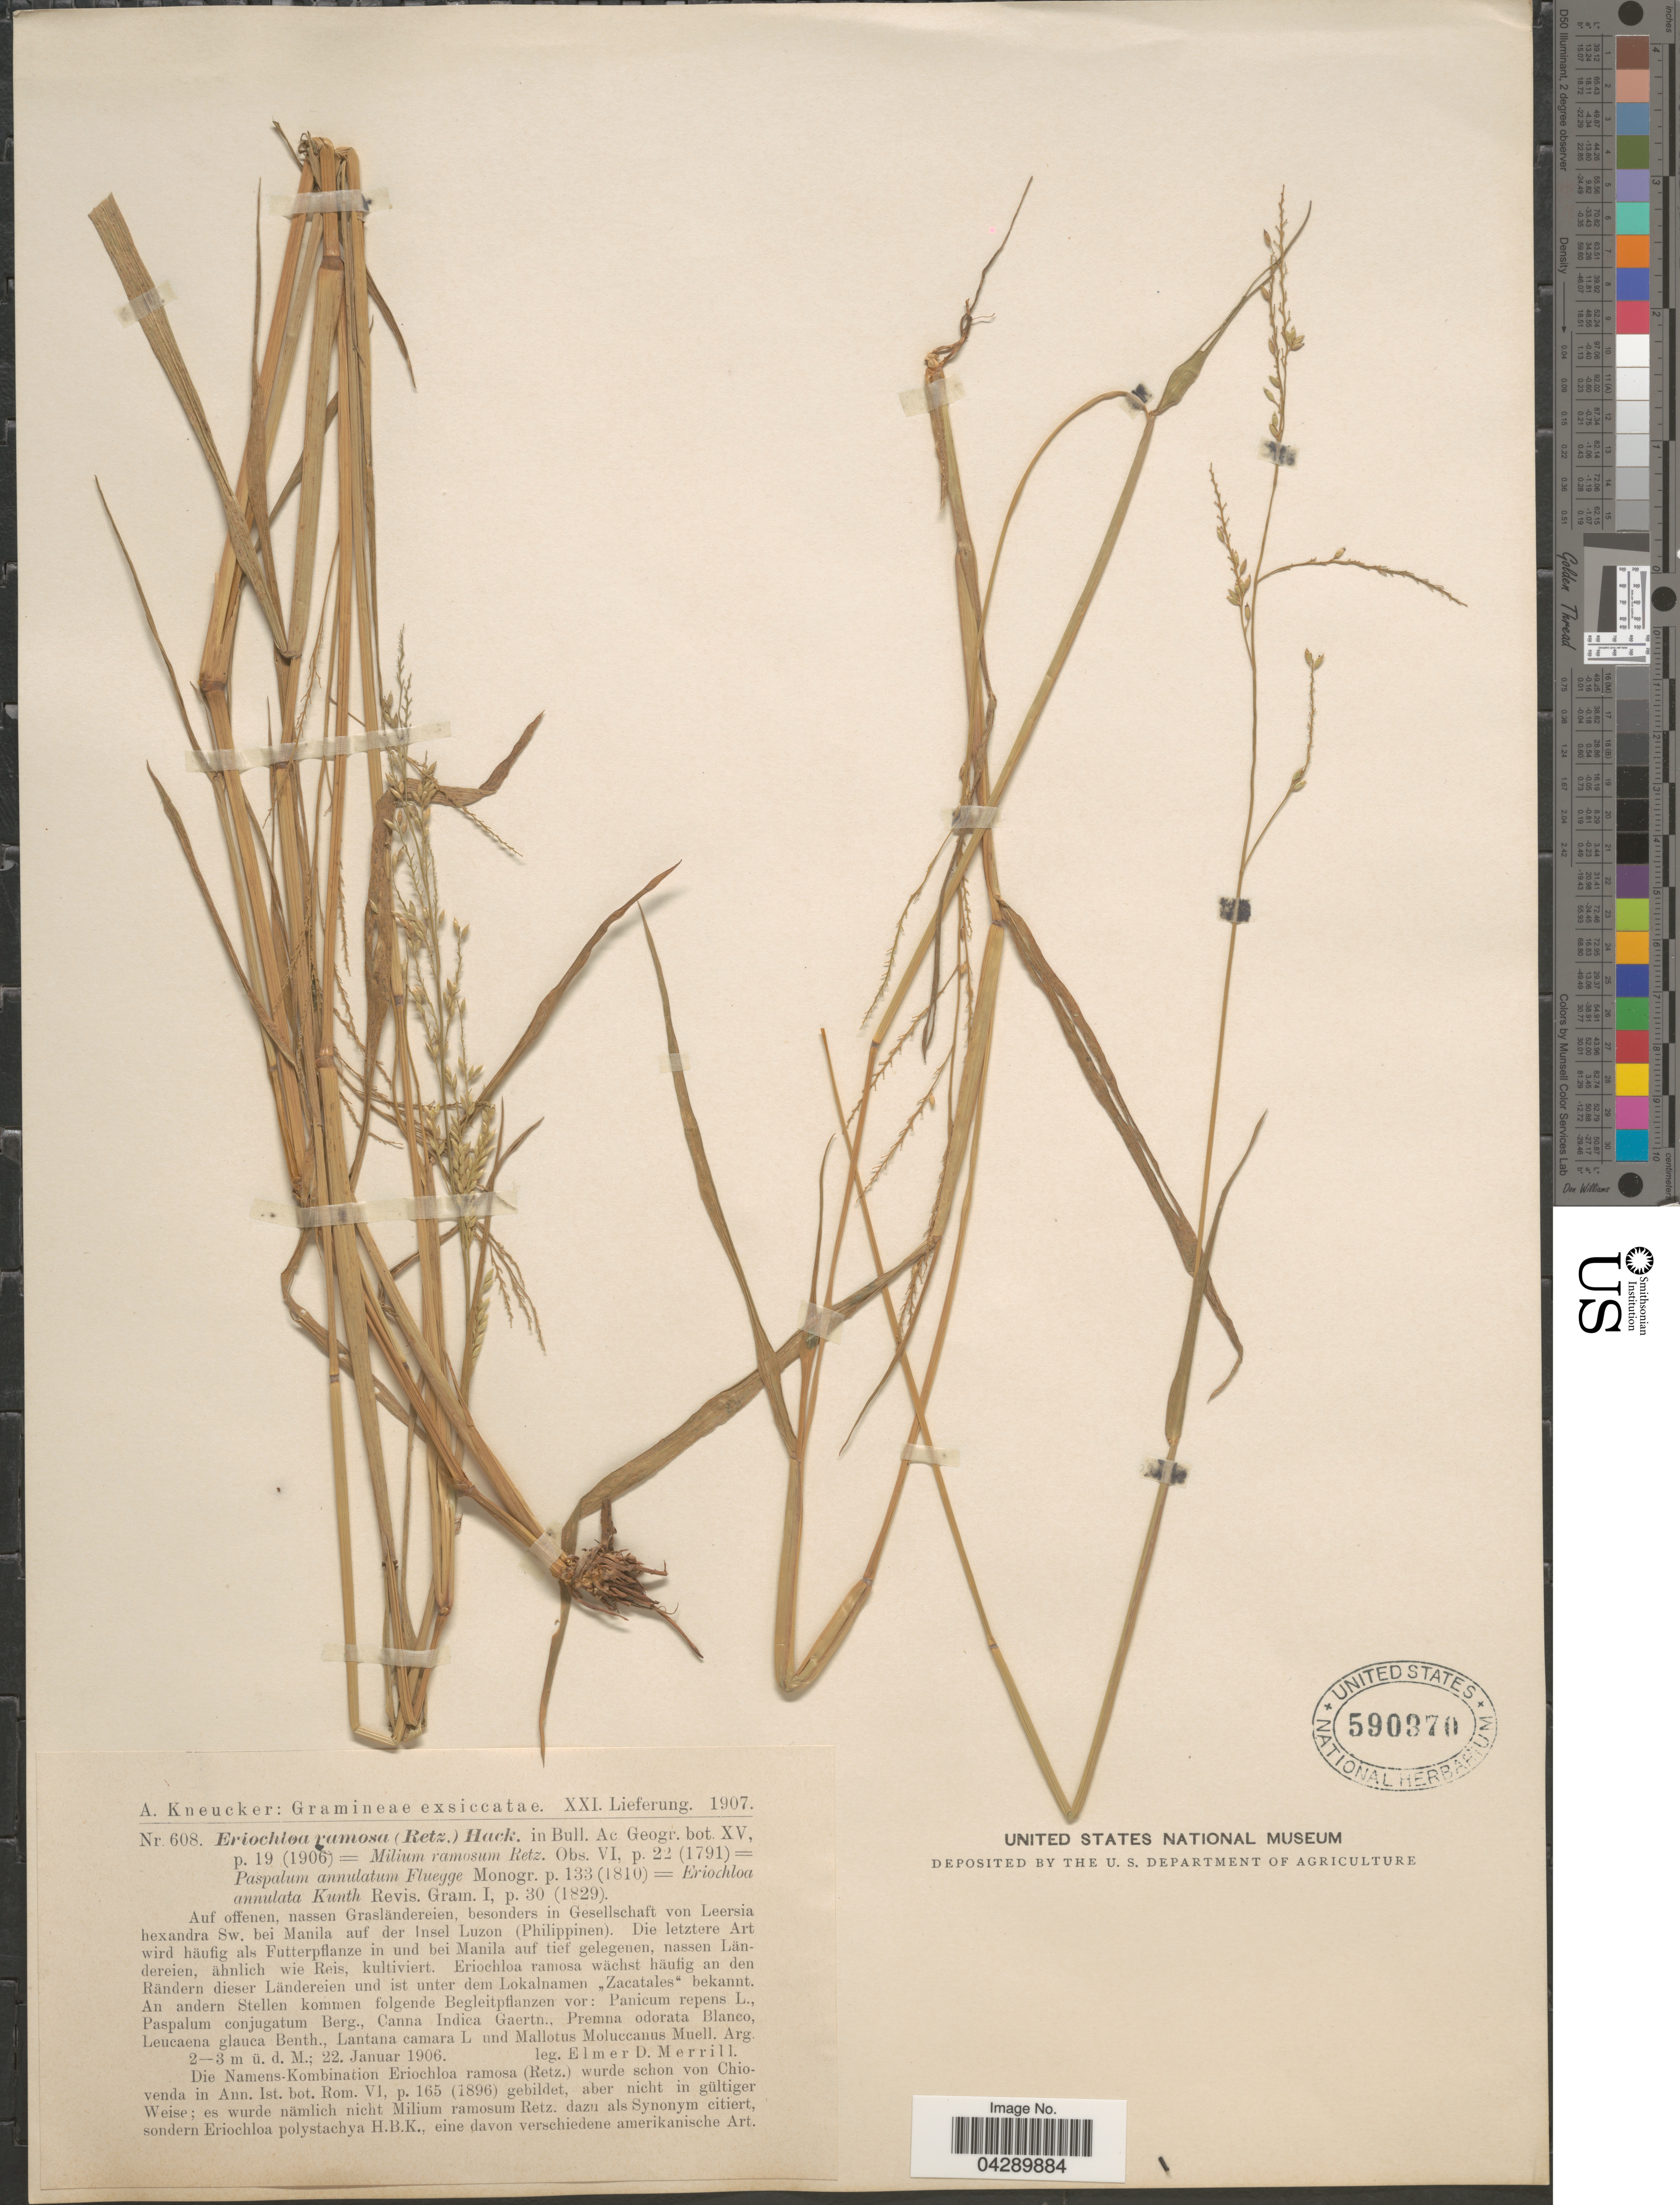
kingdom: Plantae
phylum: Tracheophyta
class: Liliopsida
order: Poales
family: Poaceae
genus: Eriochloa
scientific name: Eriochloa procera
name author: (Retz.) C.E. Hubb.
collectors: E. D. Merrill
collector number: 608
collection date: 1906-01-22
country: Philippines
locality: Auf offenen, nassen Grasländereien, besonders in Gesellschaft von Leersia hexandra Sw. bei Manila auf der Insel Luzon.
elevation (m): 2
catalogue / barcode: US 590370